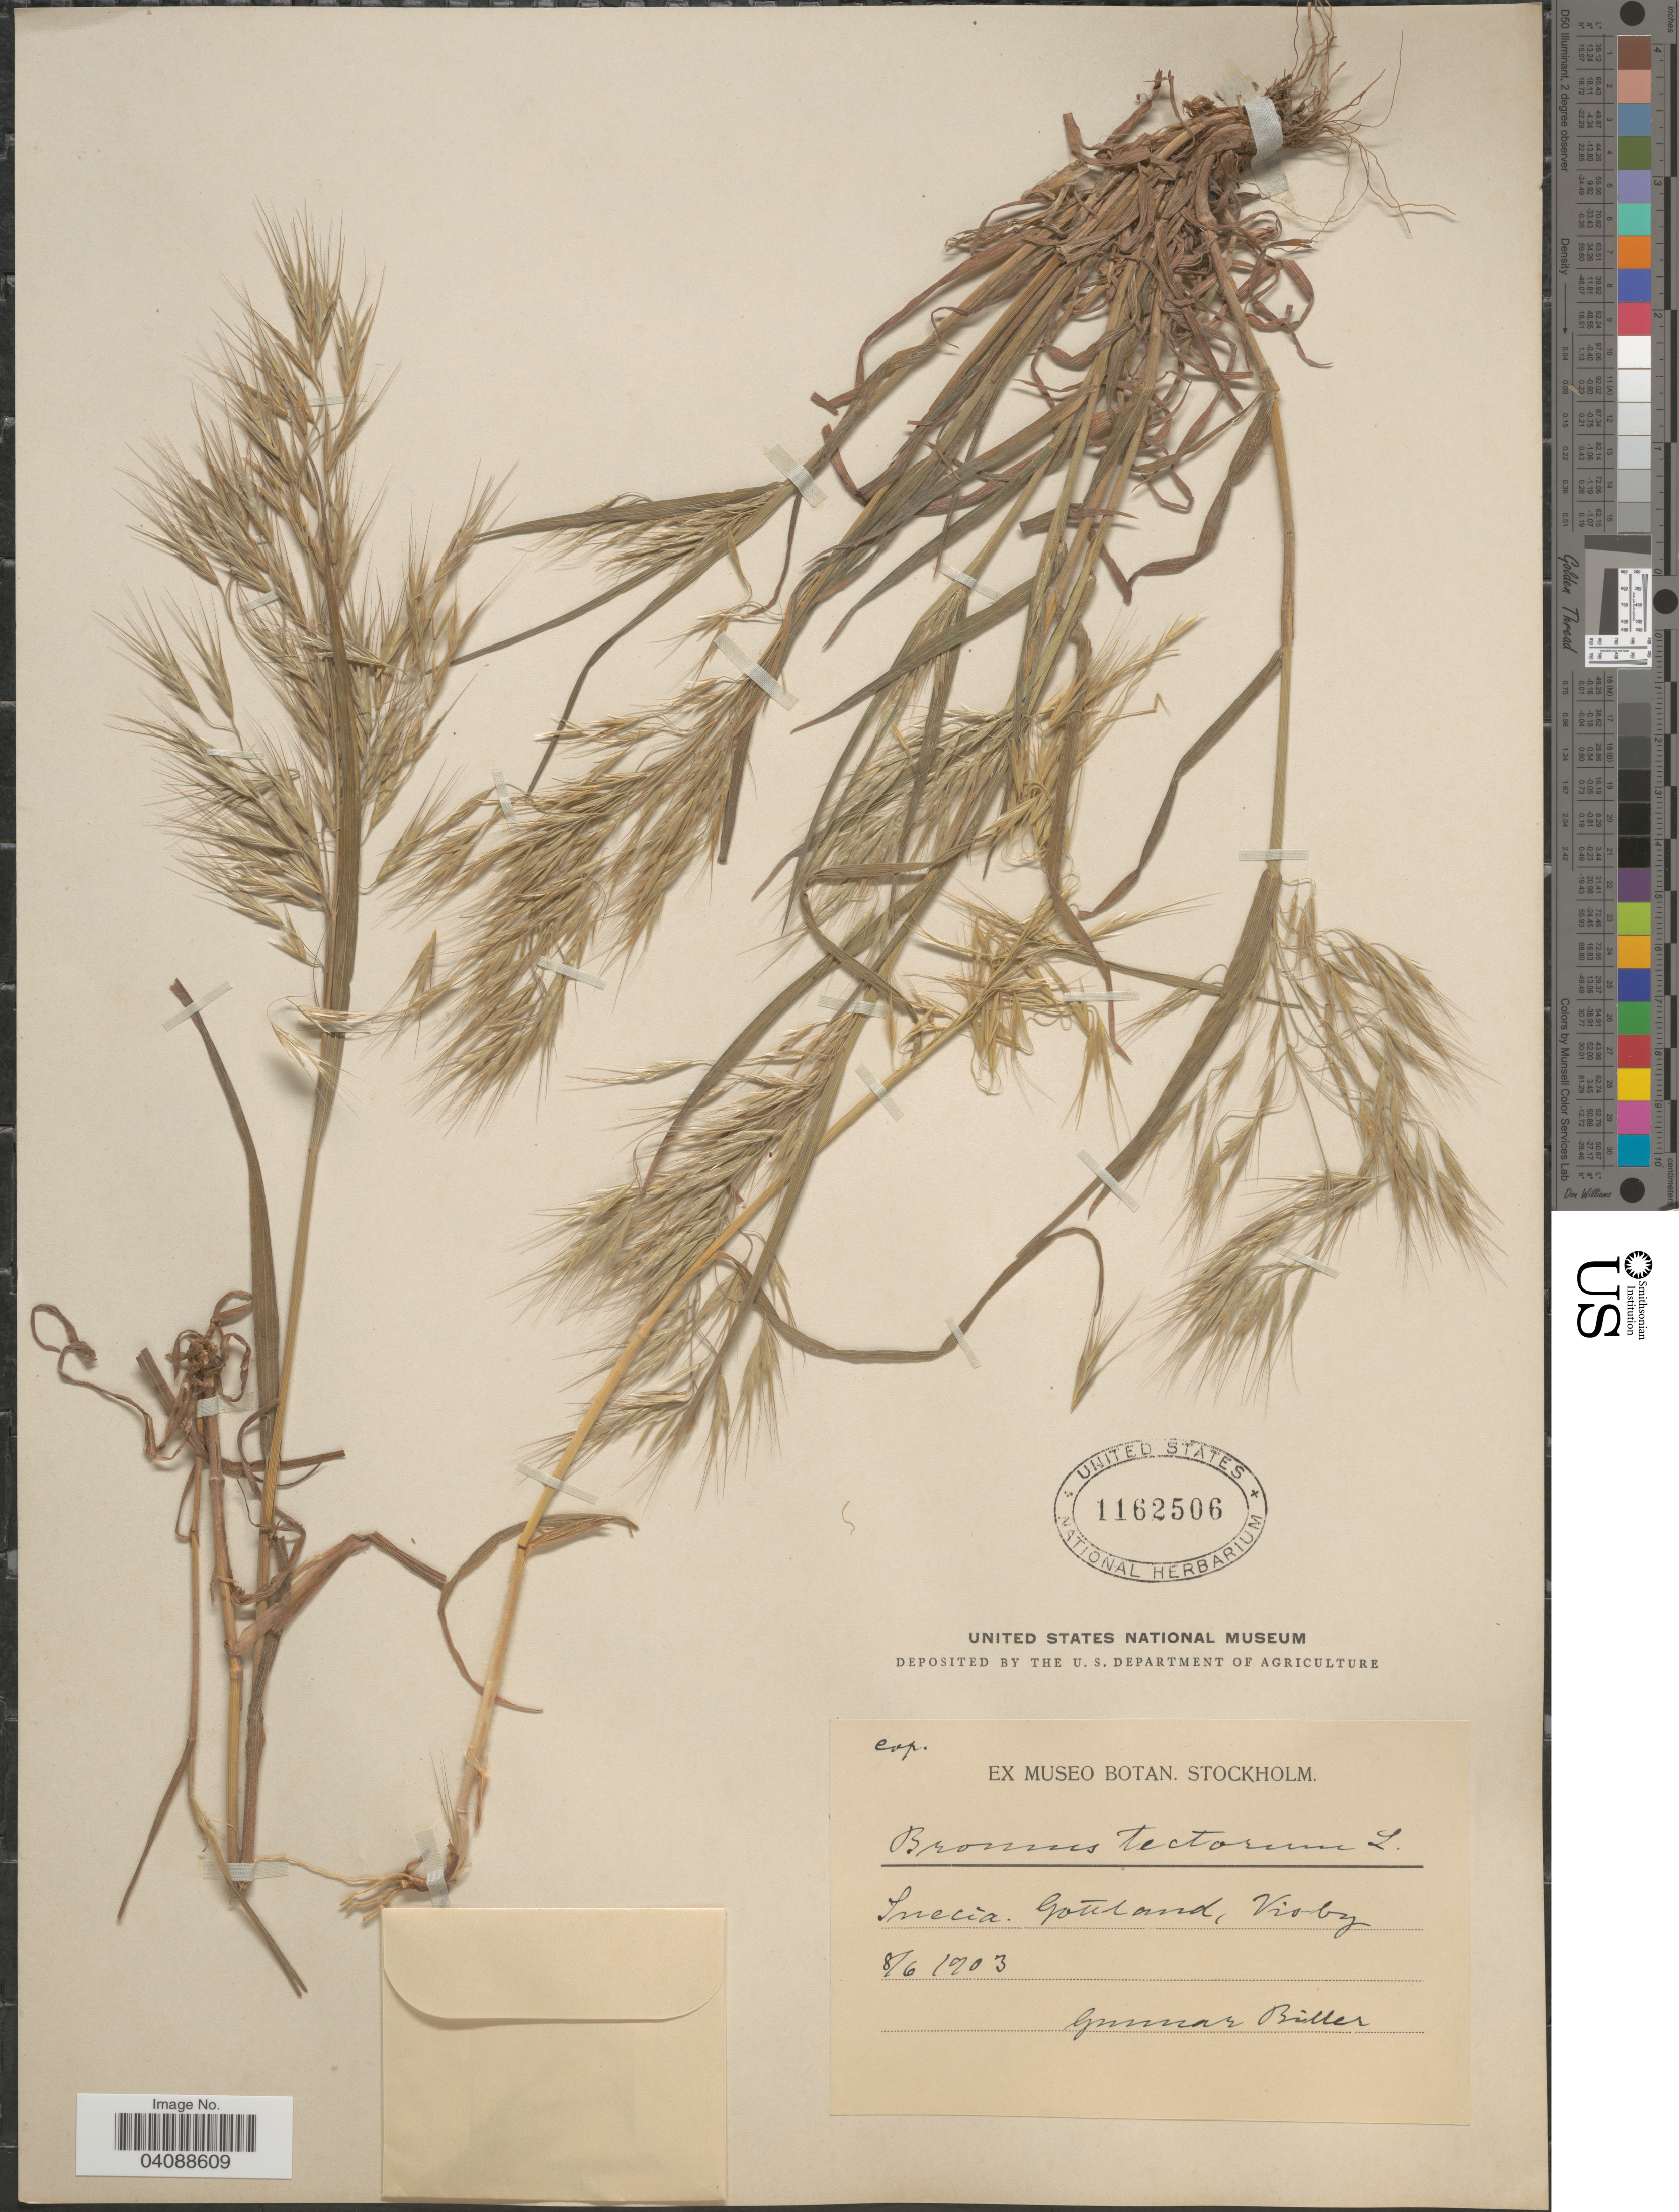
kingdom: Plantae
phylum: Tracheophyta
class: Liliopsida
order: Poales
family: Poaceae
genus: Bromus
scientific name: Bromus tectorum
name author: L.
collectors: G. Biller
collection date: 1903-06-08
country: Sweden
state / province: Gotland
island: Gotland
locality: Suecia. Gottland, Visby.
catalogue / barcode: US 1162506